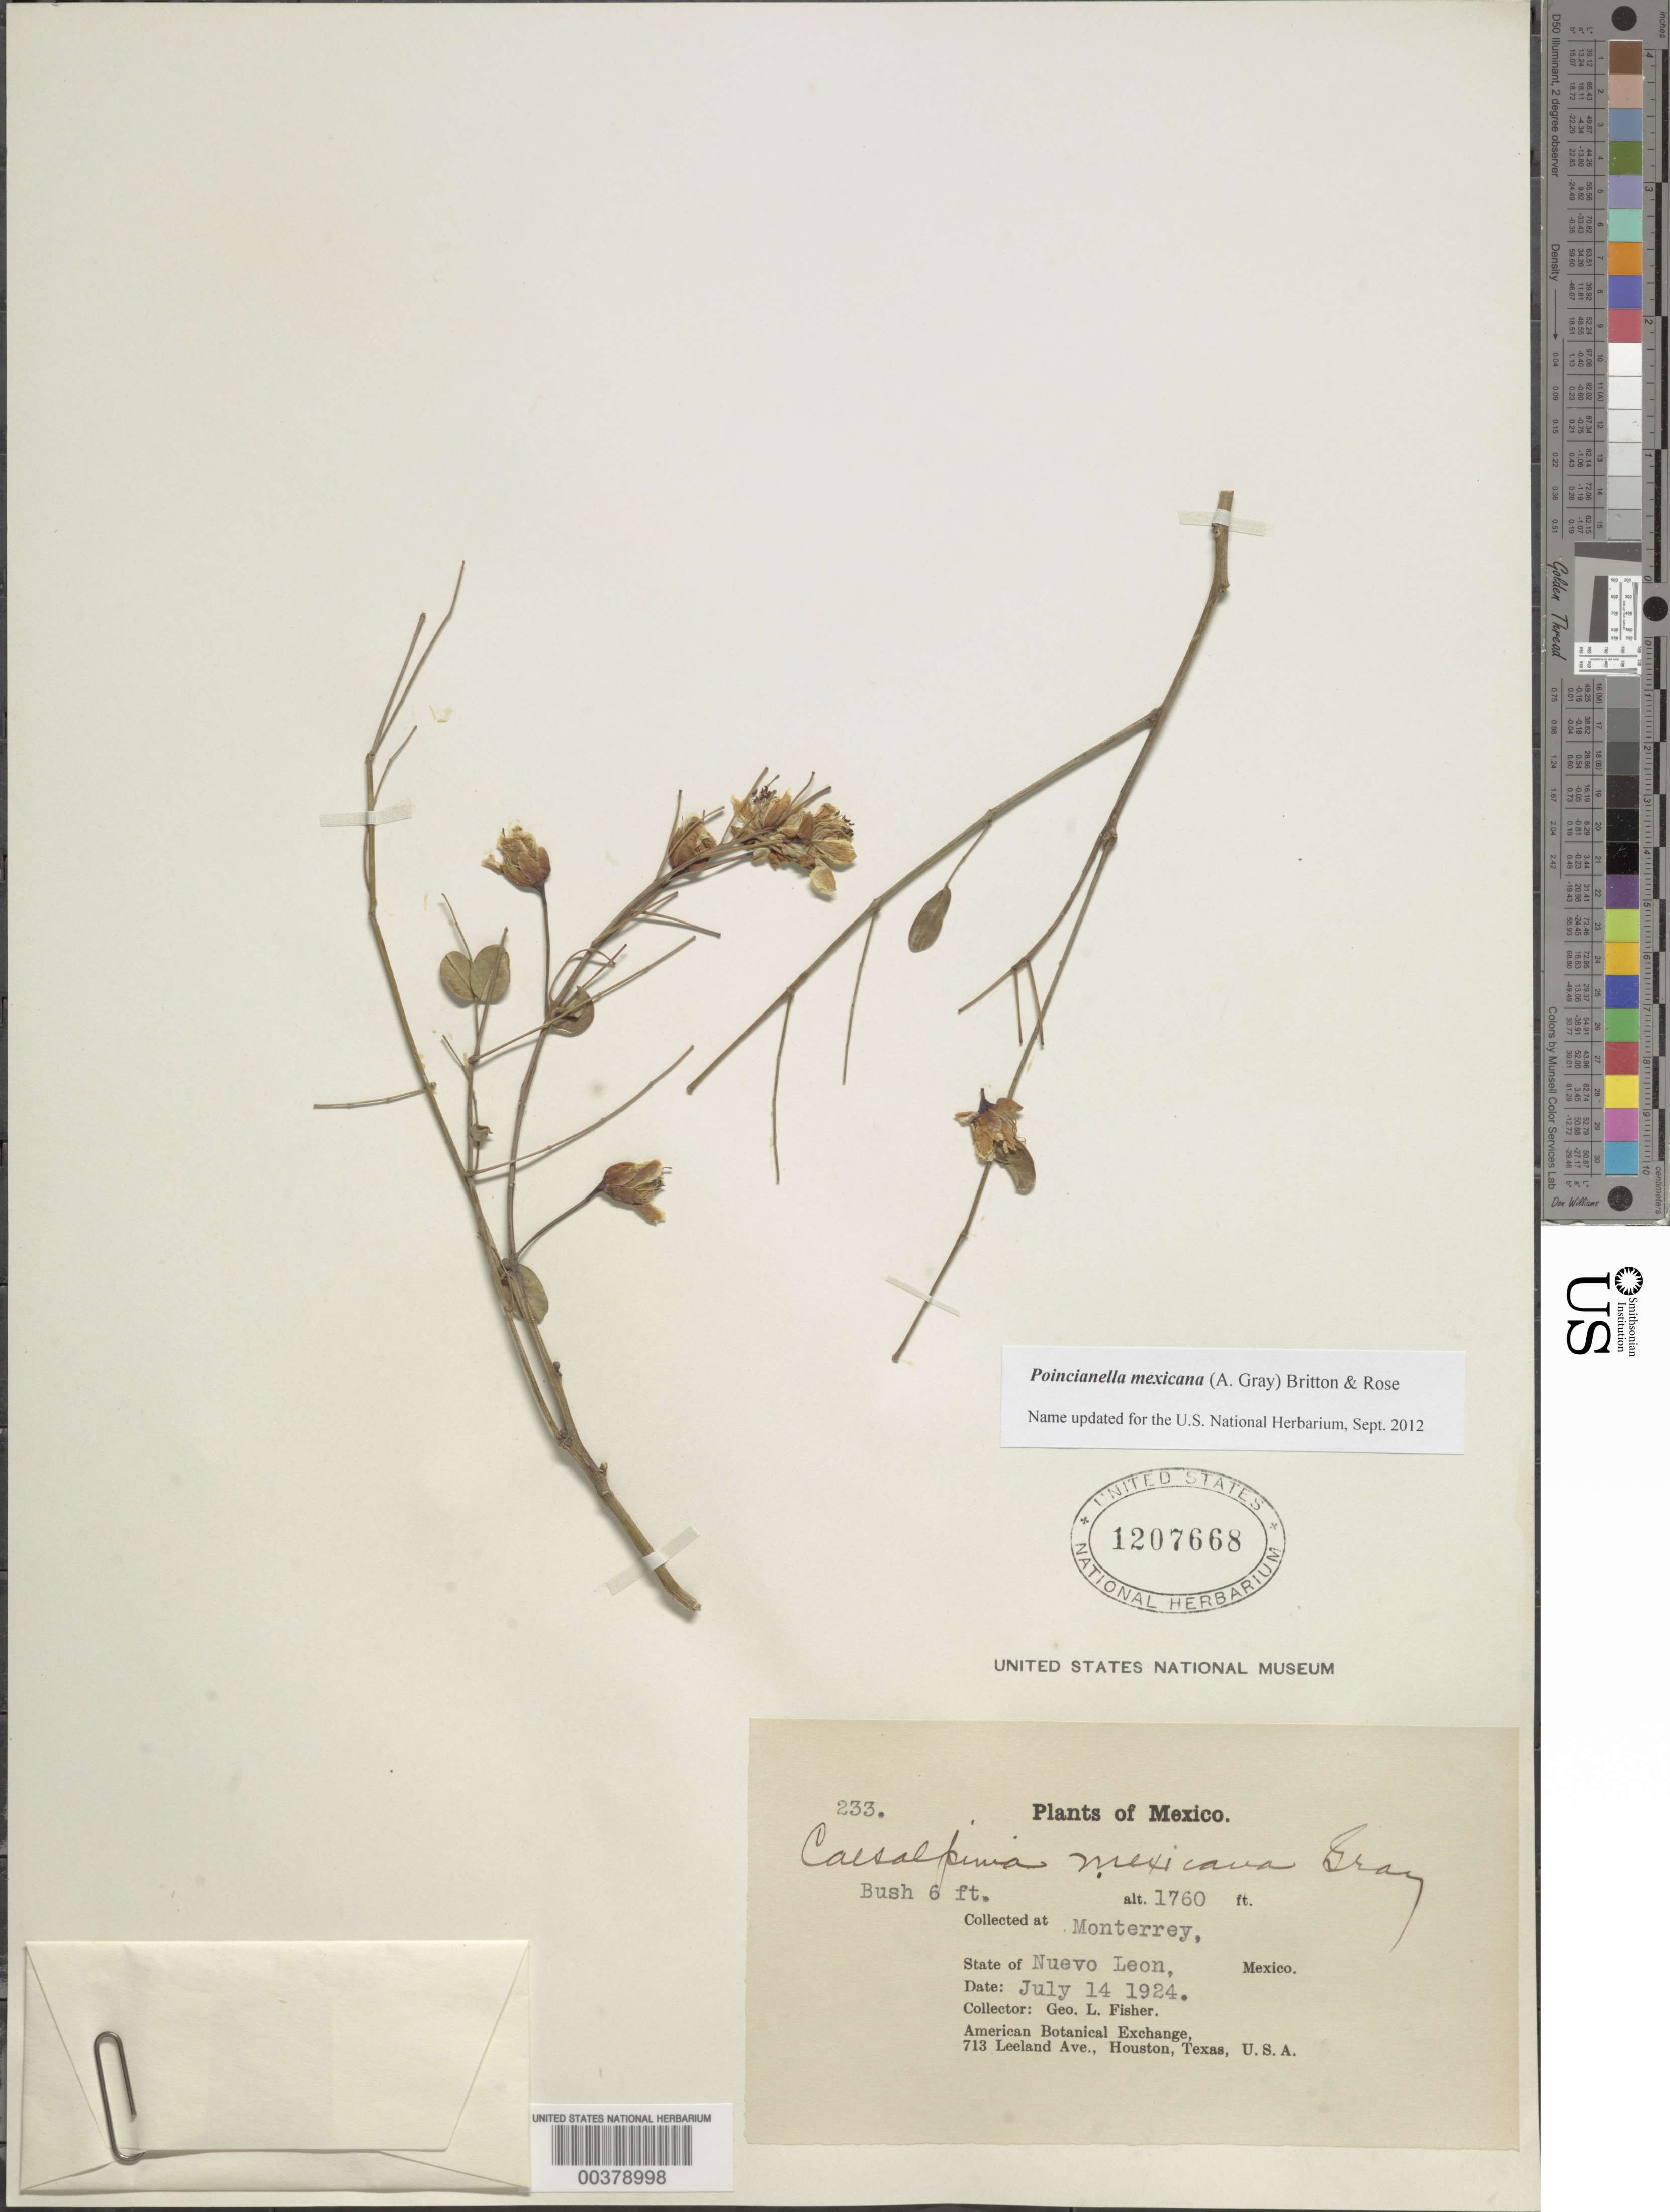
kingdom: Plantae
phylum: Tracheophyta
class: Magnoliopsida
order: Fabales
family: Fabaceae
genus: Erythrostemon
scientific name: Erythrostemon mexicanus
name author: (Rose) Gagnon & G.P. Lewis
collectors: G. L. Fisher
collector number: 233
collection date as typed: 14 Jul 1924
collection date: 1924-07-14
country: Mexico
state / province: Nuevo León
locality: Monterrey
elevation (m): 536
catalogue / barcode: US 1207668